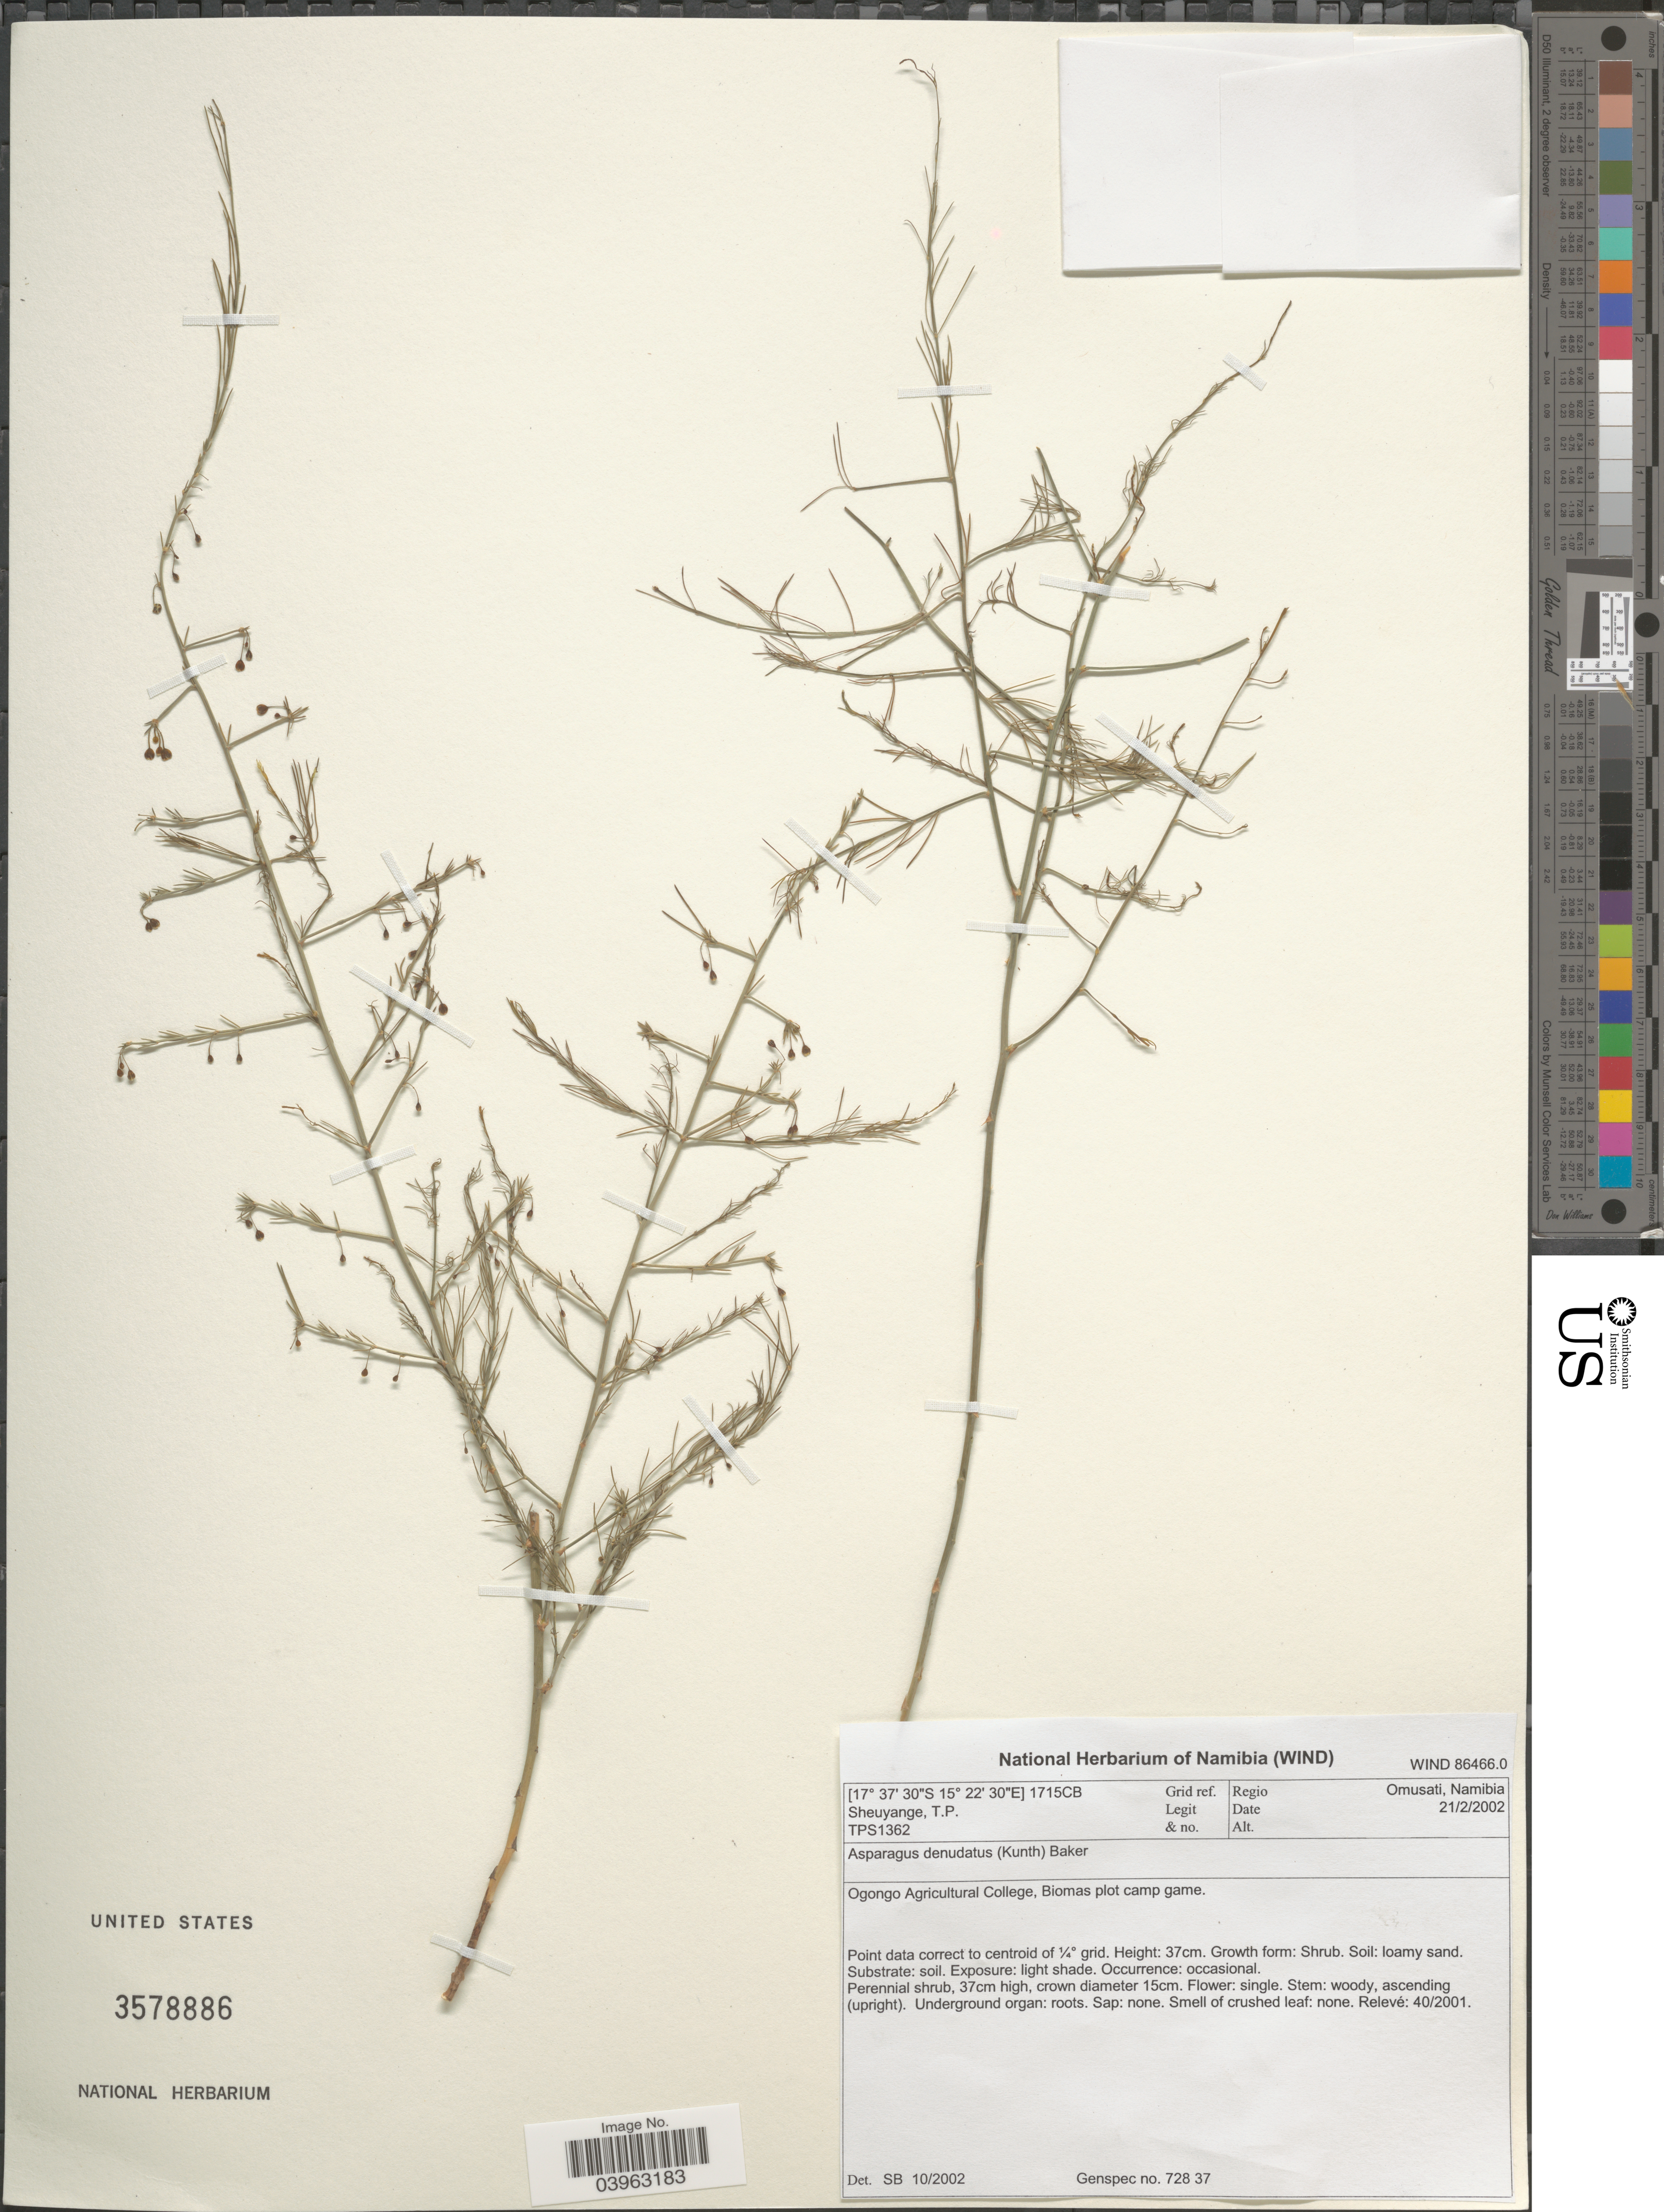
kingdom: Plantae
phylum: Tracheophyta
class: Liliopsida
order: Asparagales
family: Asparagaceae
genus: Asparagus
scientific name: Asparagus denudatus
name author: (L.) Baker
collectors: T. Sheuyange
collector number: TPS1362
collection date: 2002-02-21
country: Namibia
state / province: Omusati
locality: Grid ref. 1715CB. Regio Omusati. Ogongo Agricultural College, Biomas plot camp game.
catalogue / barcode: US 3578886